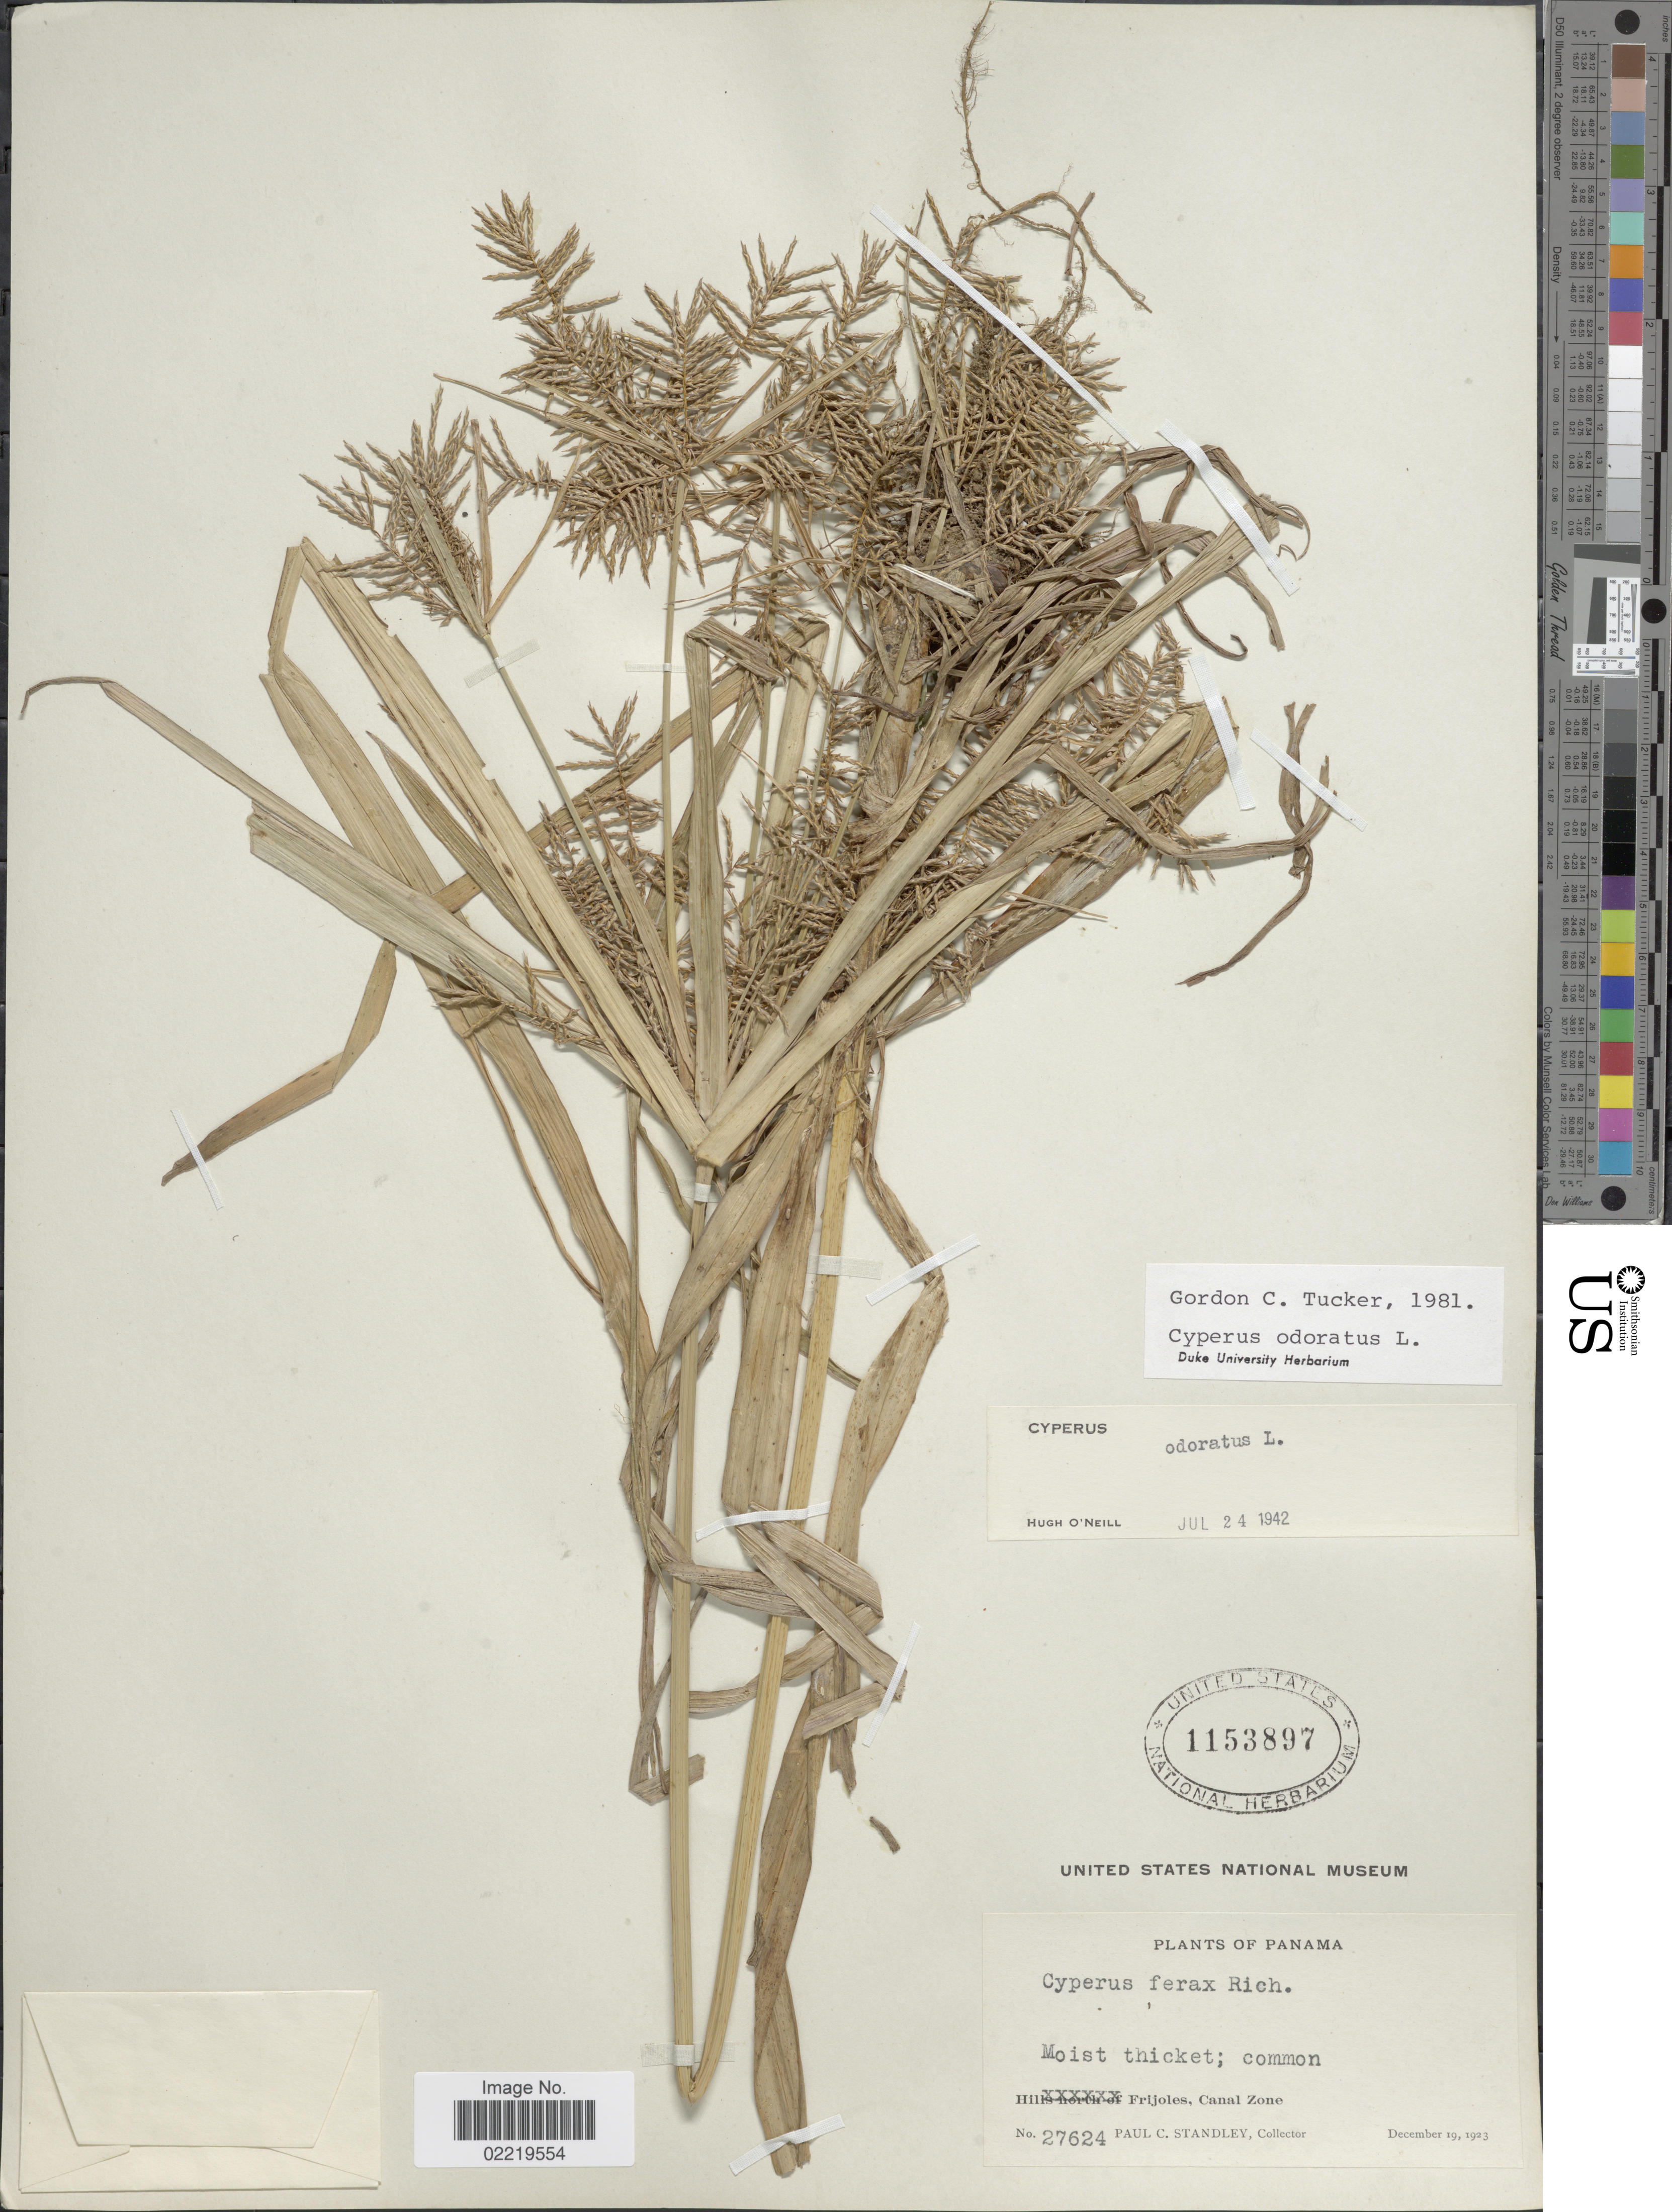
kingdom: Plantae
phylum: Tracheophyta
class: Liliopsida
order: Poales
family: Cyperaceae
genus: Cyperus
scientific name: Cyperus odoratus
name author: L.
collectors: P. C. Standley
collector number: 27624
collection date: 1923-12-19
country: Panama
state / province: Colón / Panamá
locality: Moist thicket, Frijoles, Canal Zone.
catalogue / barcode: US 1153897